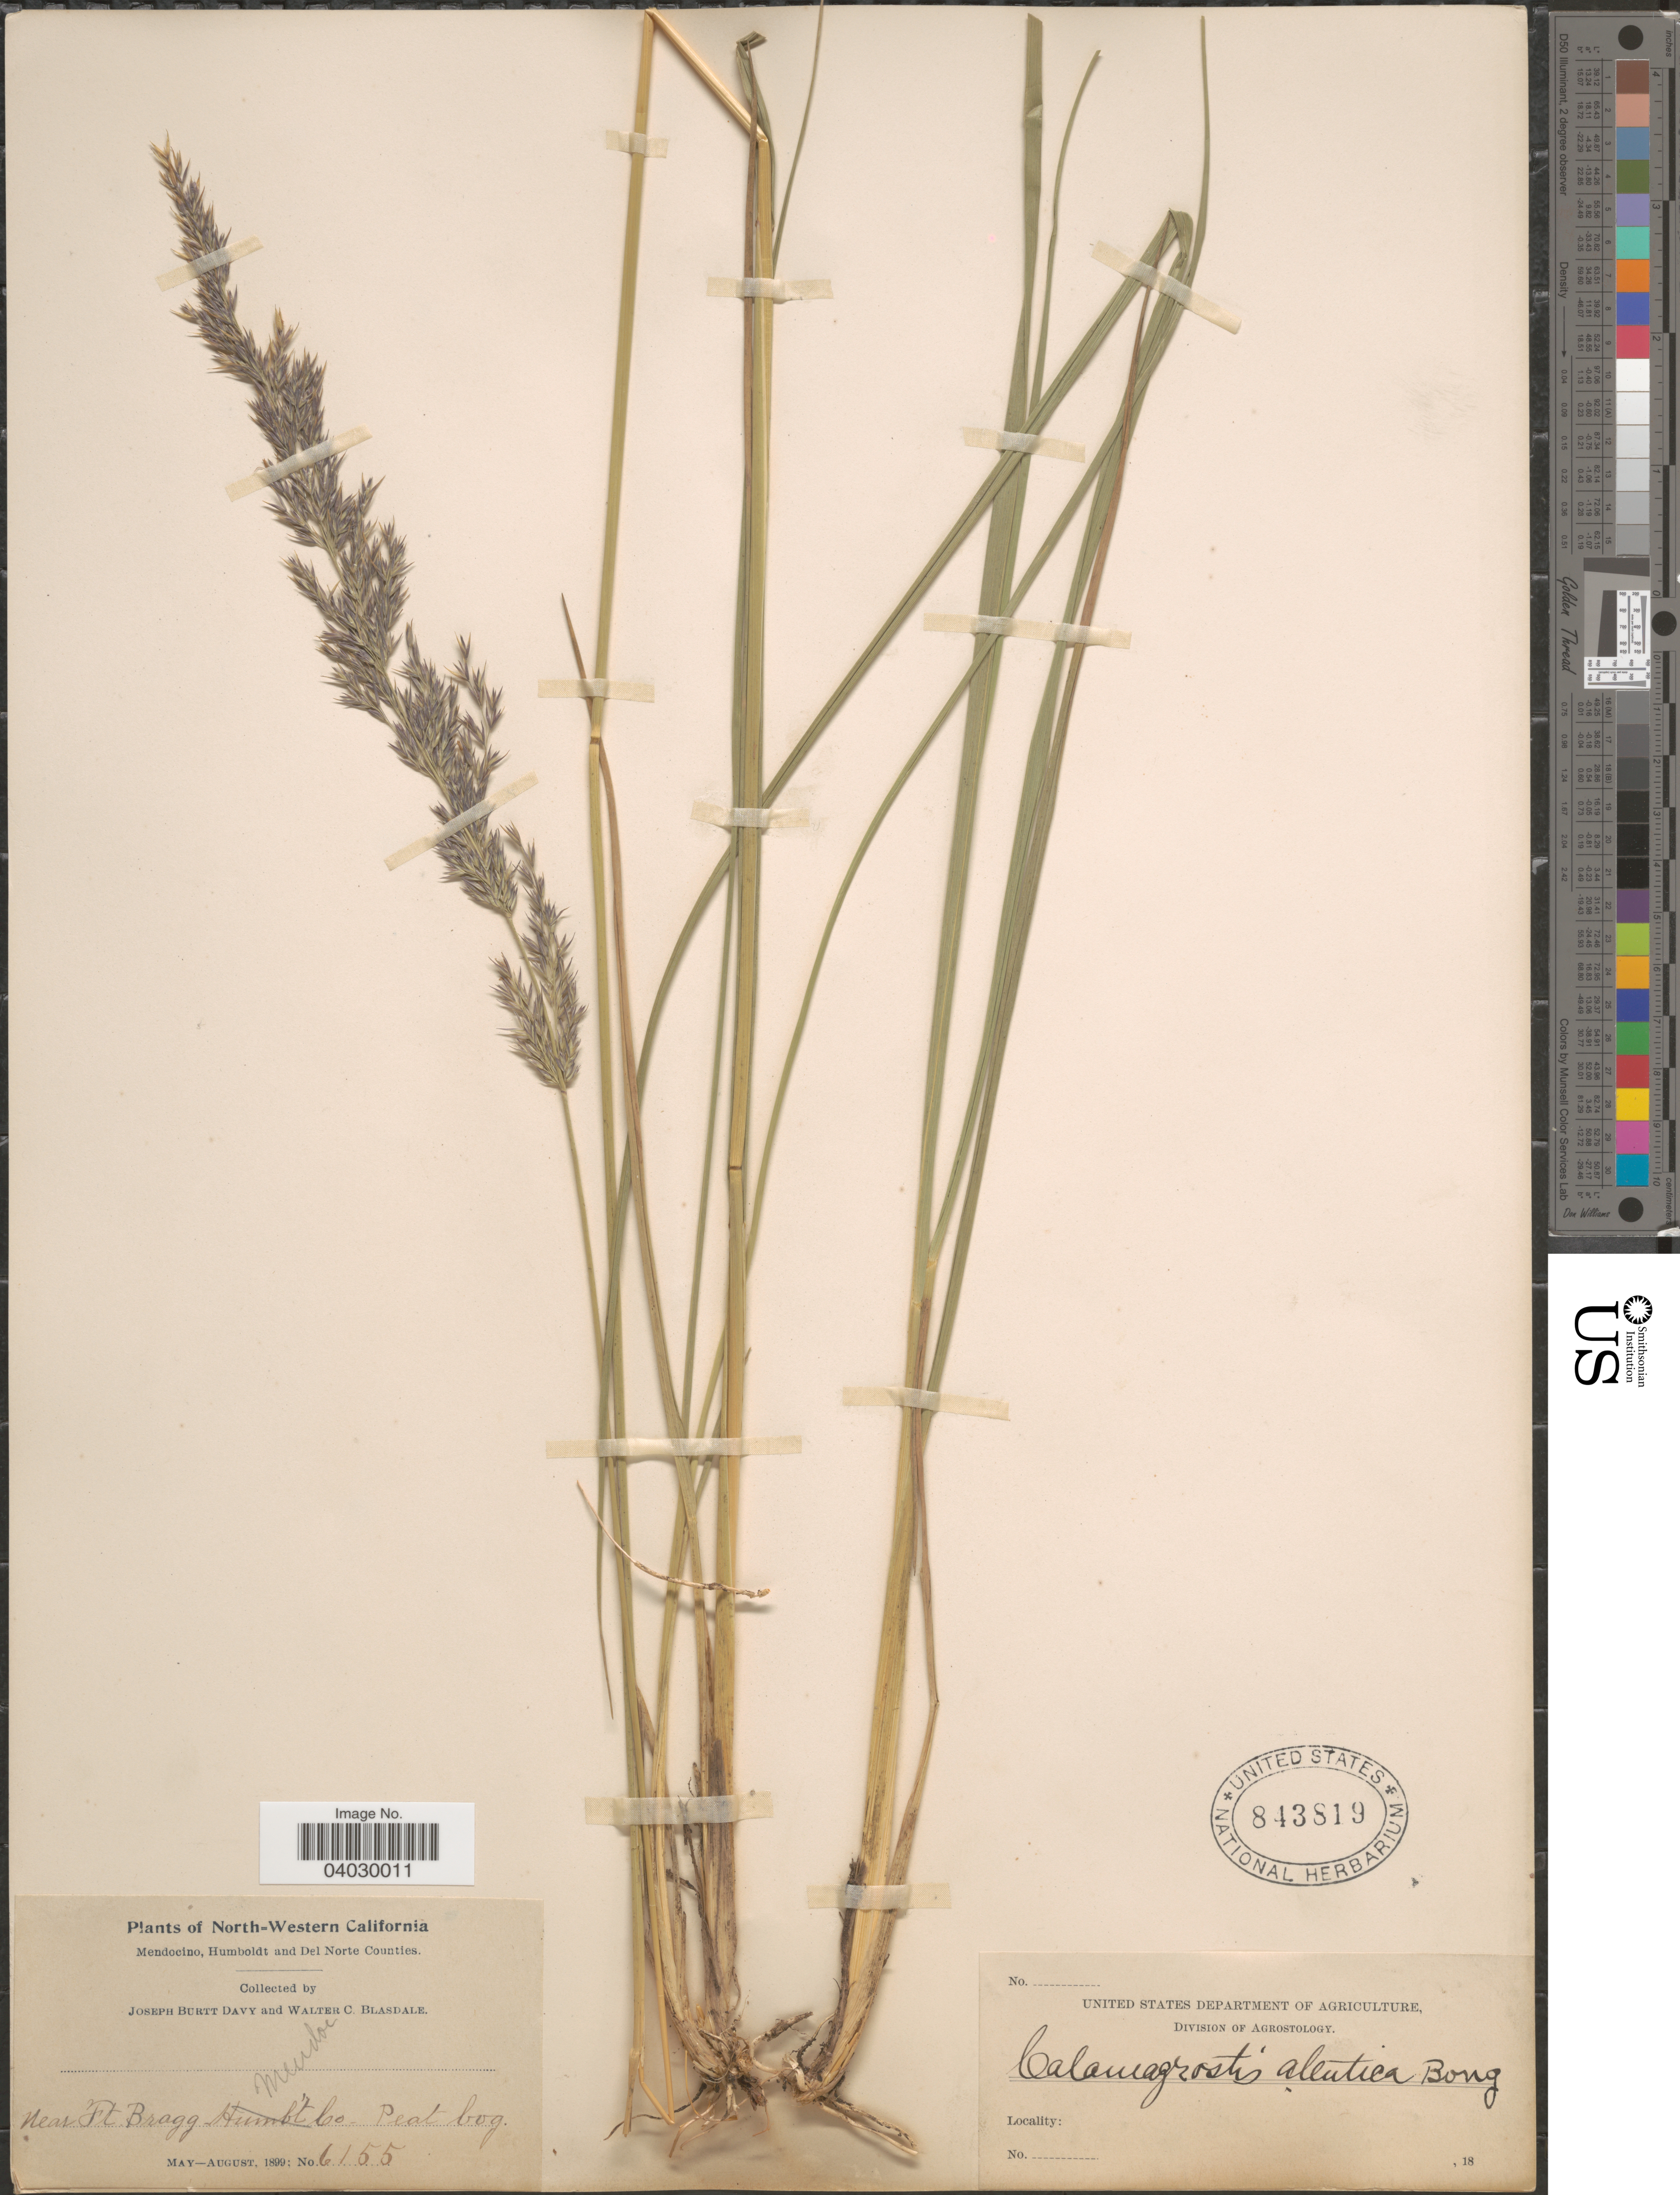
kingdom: Plantae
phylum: Tracheophyta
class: Liliopsida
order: Poales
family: Poaceae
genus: Calamagrostis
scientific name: Calamagrostis nutkaensis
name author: (J. Presl) Steud.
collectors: J. Burtt Davy & W. Blasdale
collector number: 6155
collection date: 1899-05/1899-08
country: United States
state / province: California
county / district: Mendocino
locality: North-Western California. Near Ft Bragg. Mendoc Co.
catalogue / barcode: US 843819